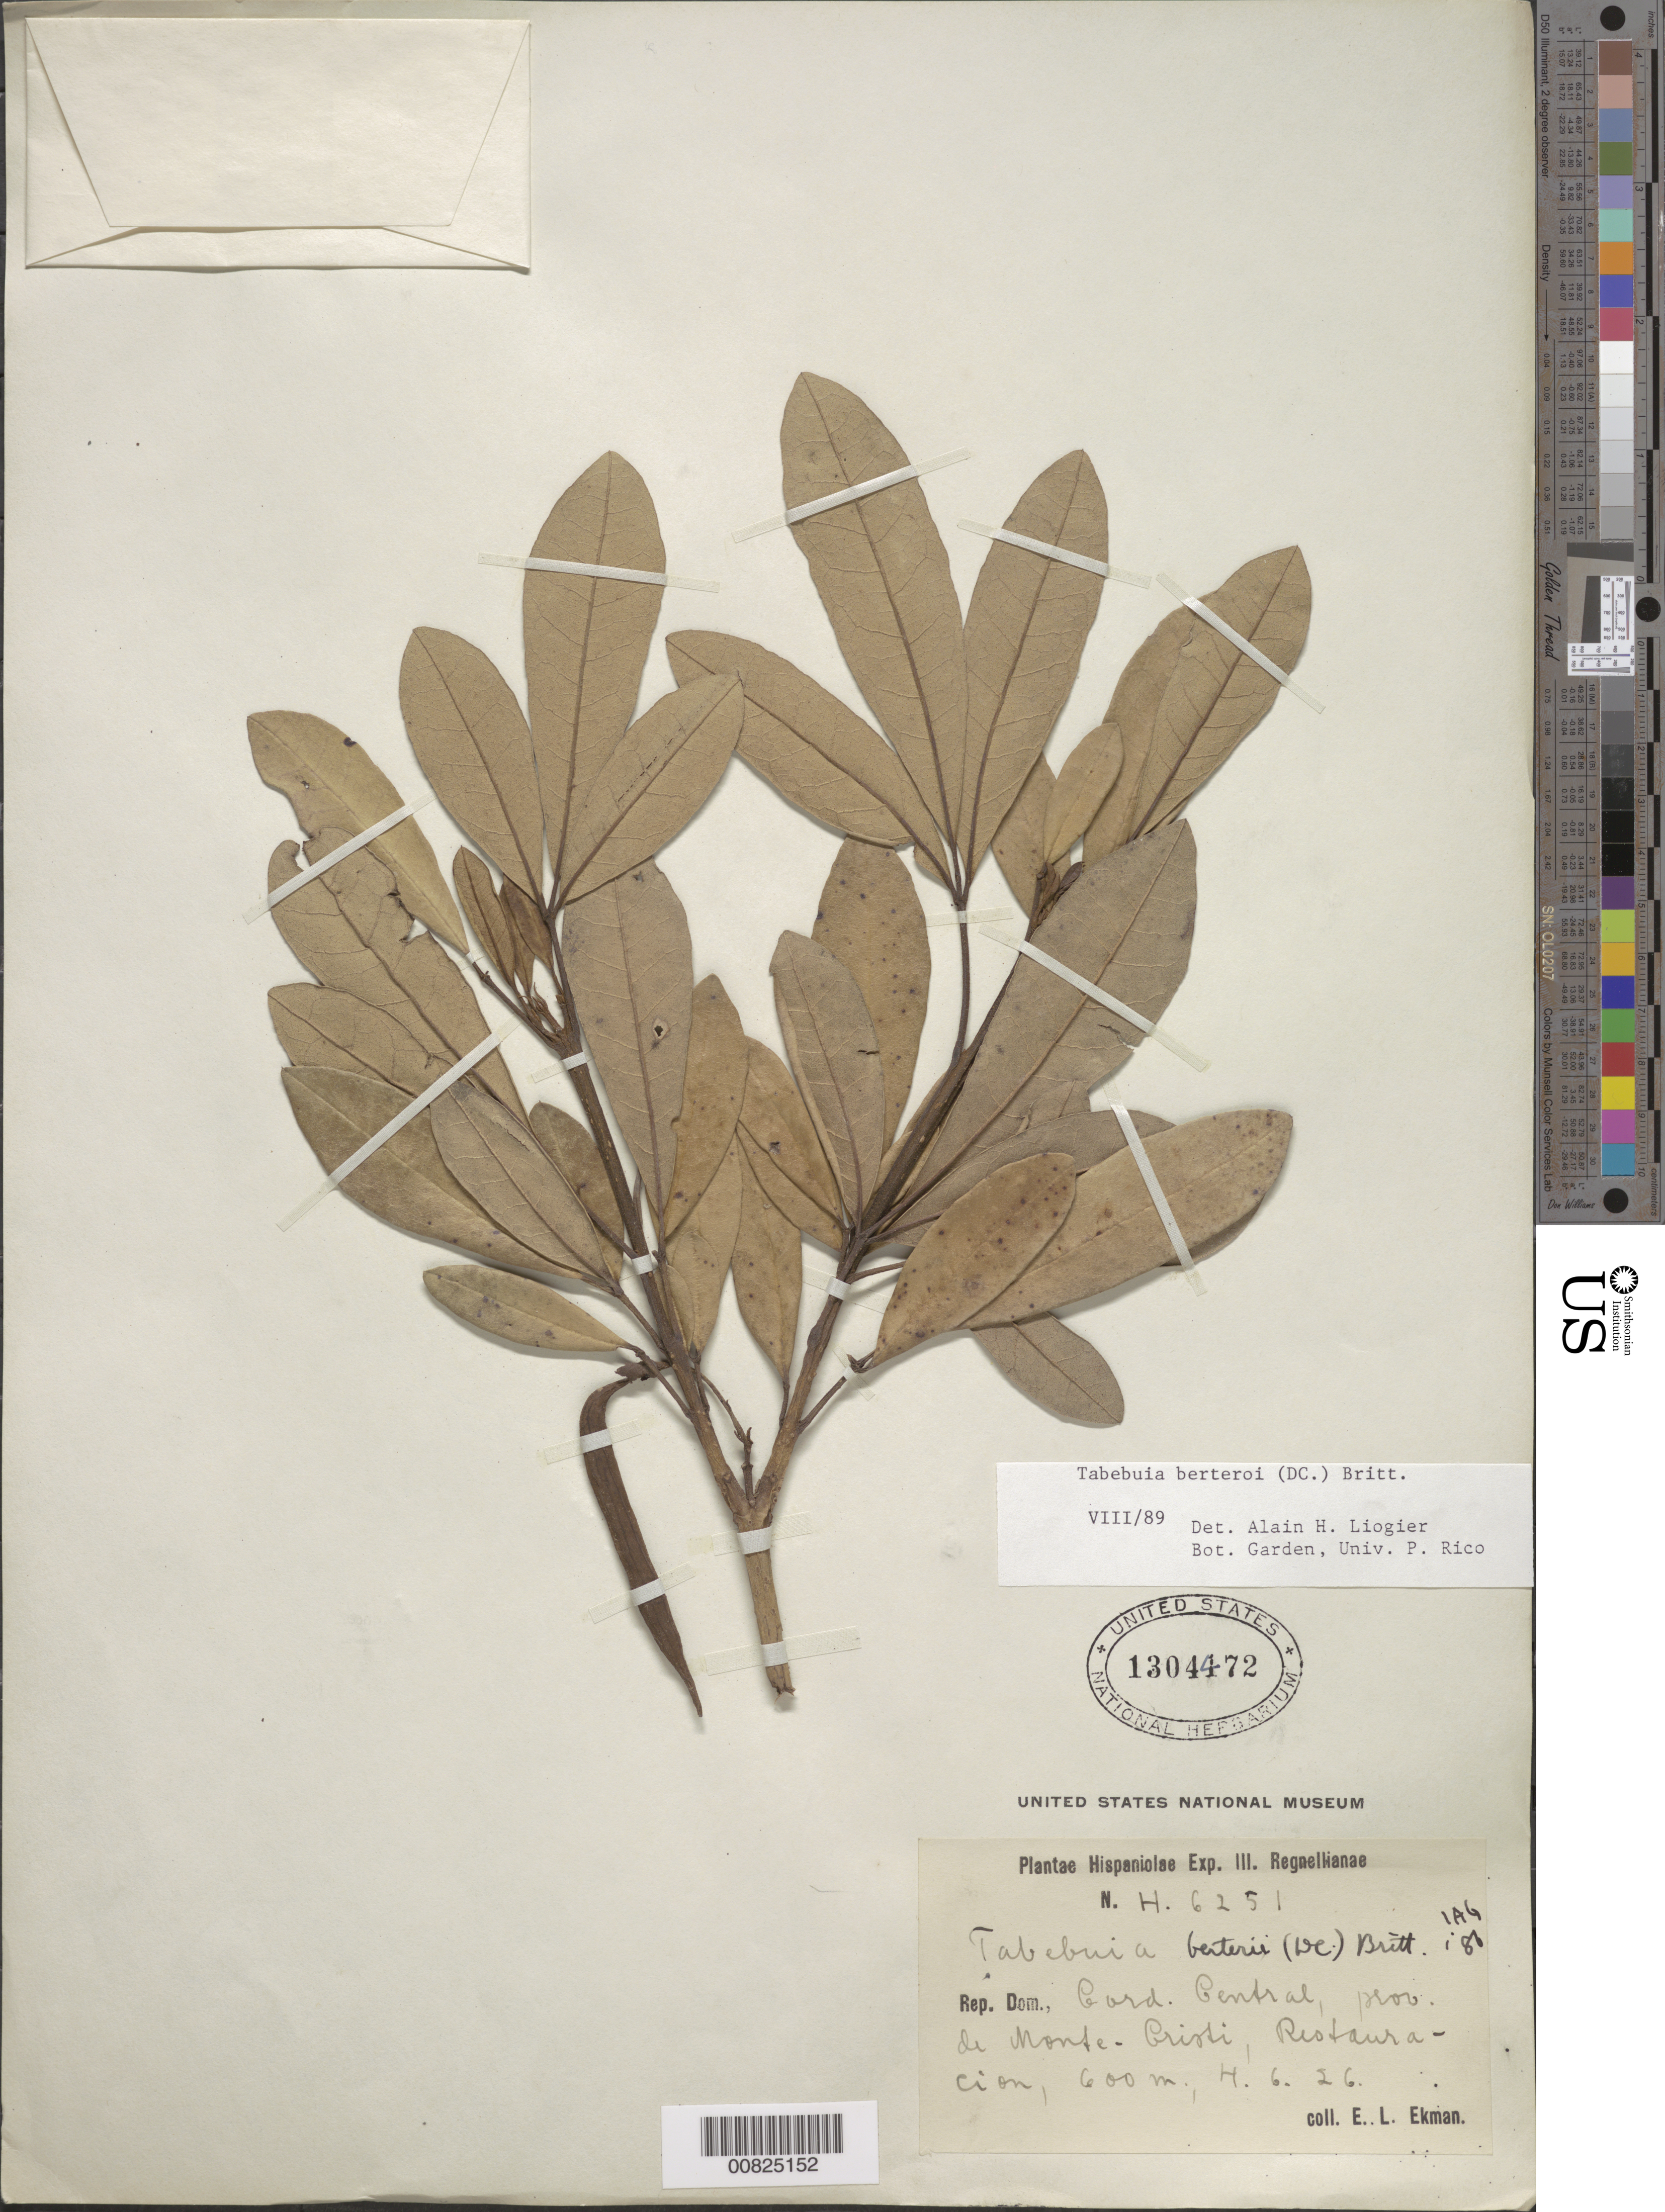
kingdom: Plantae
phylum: Tracheophyta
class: Magnoliopsida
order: Lamiales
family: Bignoniaceae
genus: Tabebuia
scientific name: Tabebuia berteroi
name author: (DC.) Britton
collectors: E. L. Ekman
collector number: H 6251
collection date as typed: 04 Jun 1926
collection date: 1926-06-04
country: Dominican Republic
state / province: Monte Cristi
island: Hispaniola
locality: Cordillera Central, Restauracion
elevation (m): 600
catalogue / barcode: US 1304472